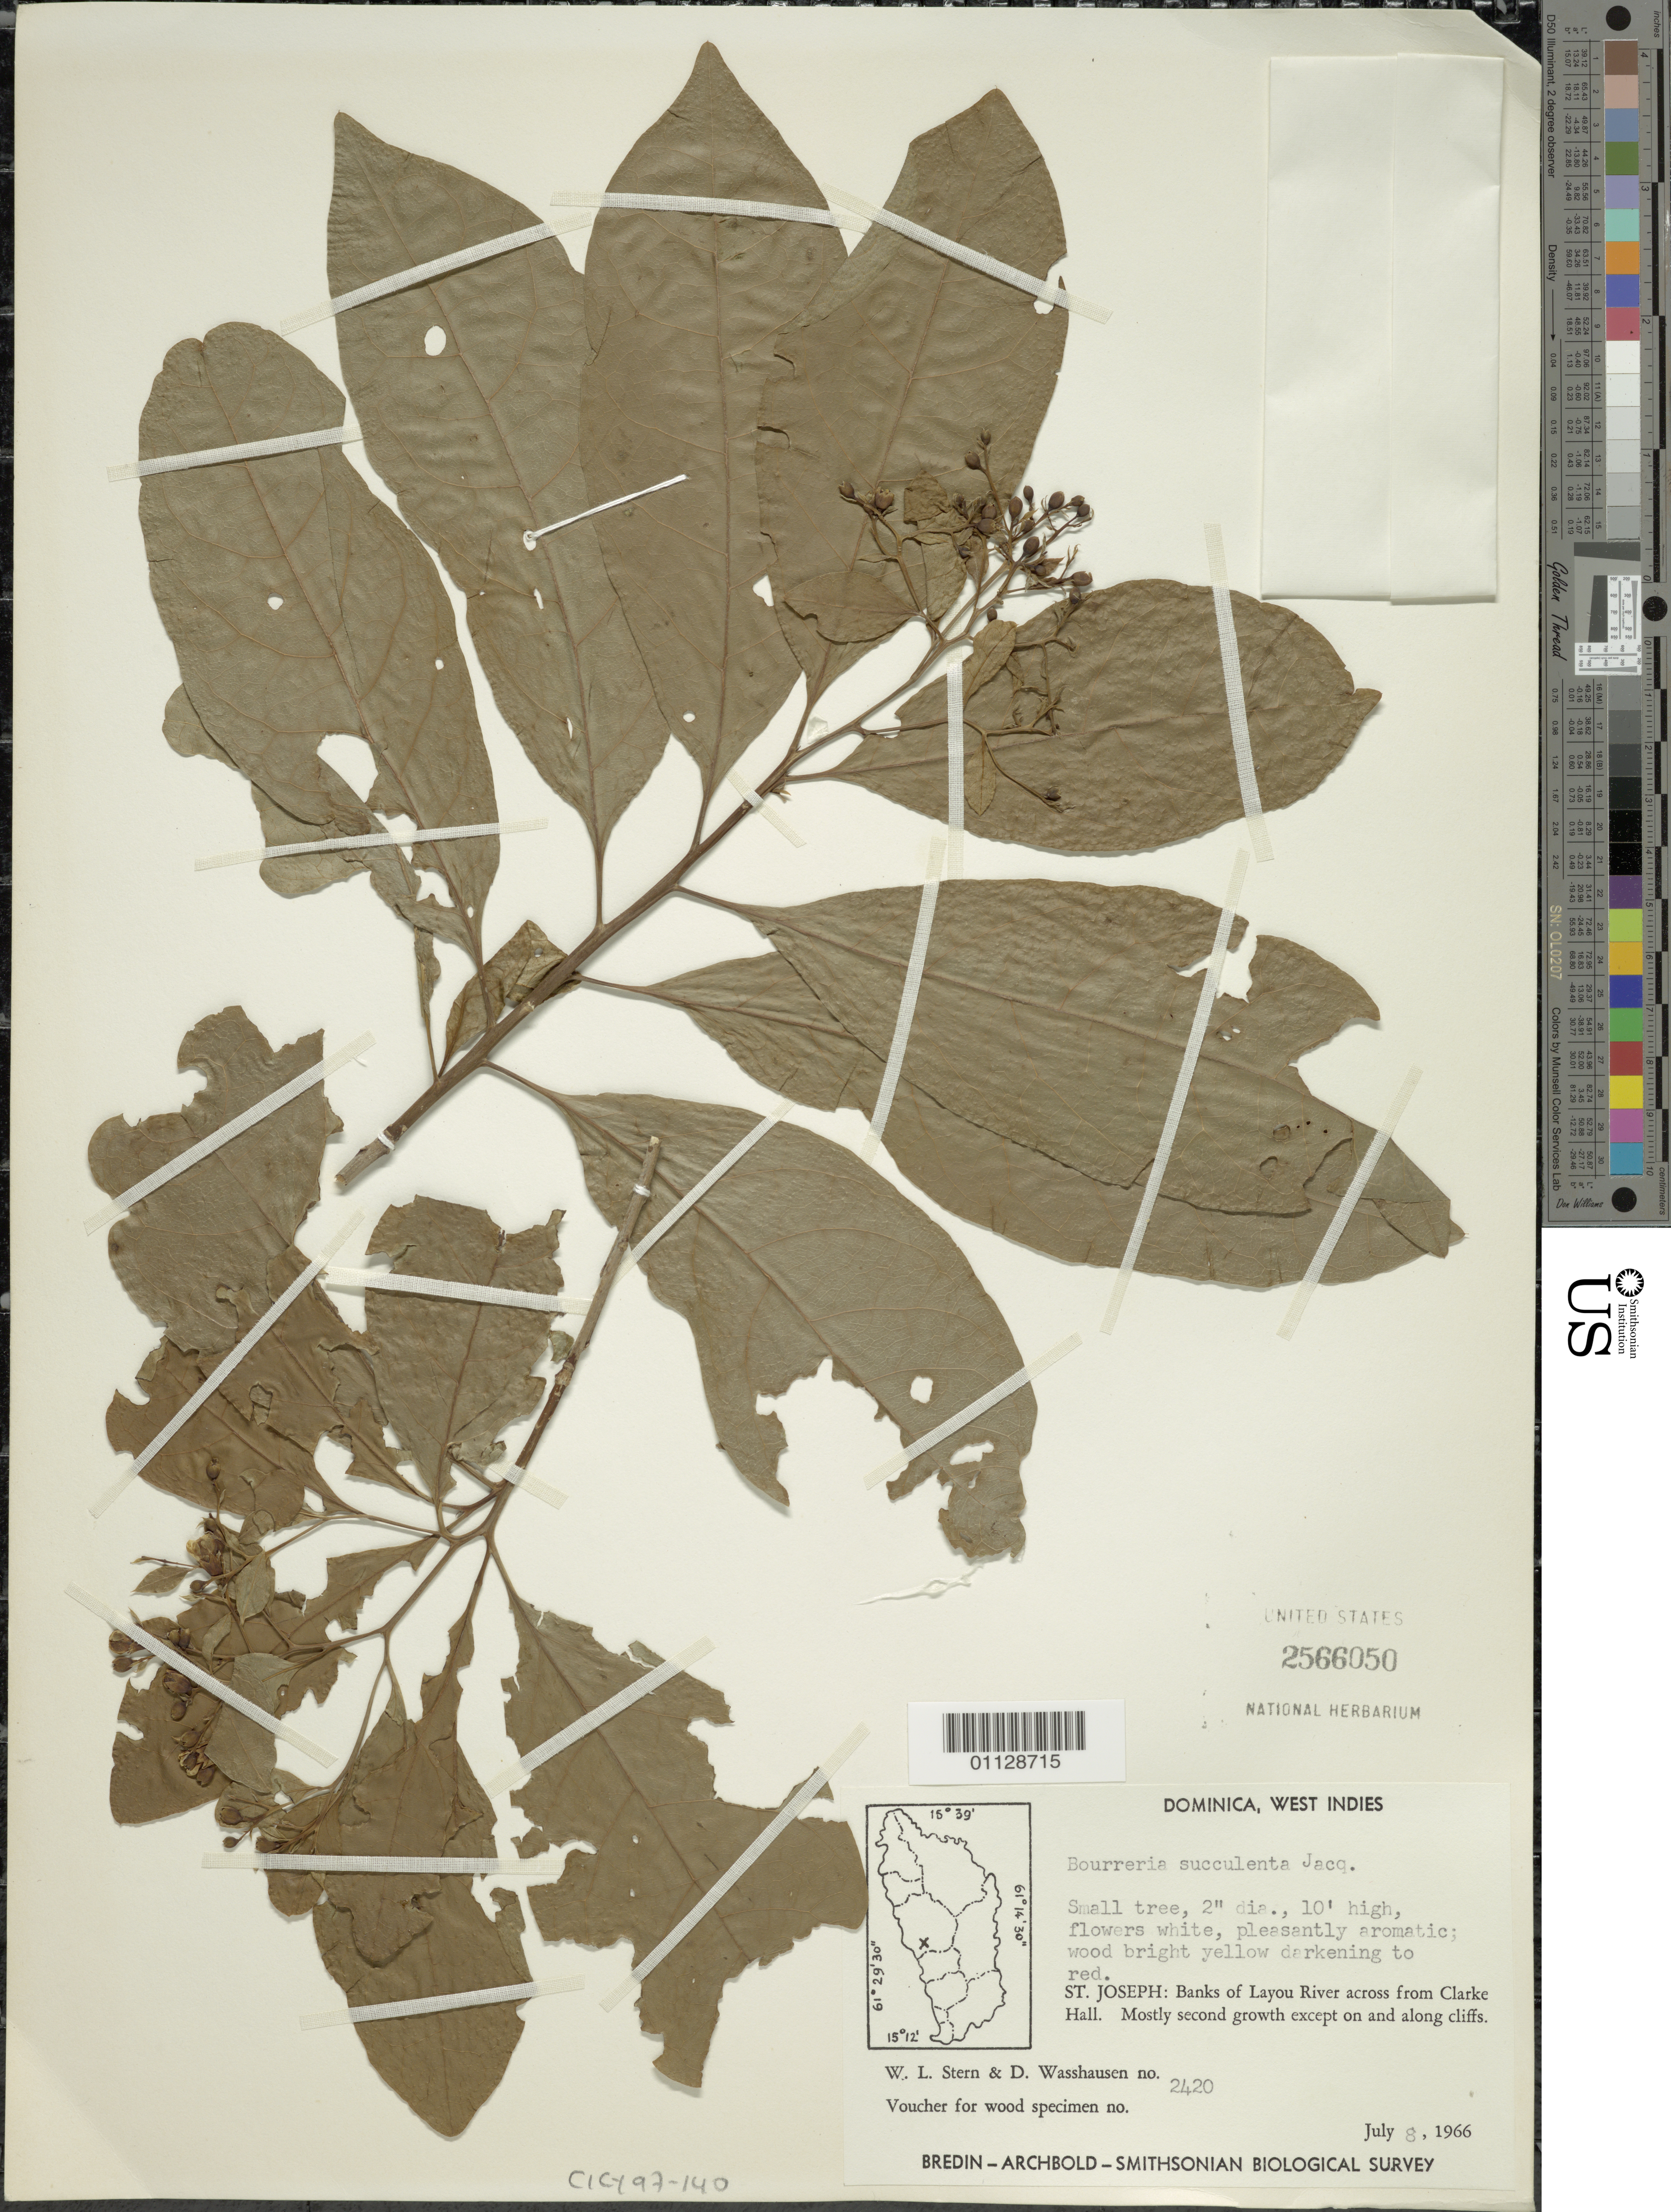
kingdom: Plantae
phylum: Tracheophyta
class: Magnoliopsida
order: Boraginales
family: Ehretiaceae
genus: Bourreria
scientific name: Bourreria succulenta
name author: Jacq.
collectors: W. L. Stern & D. C. Wasshausen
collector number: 2420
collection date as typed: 08 Jul 1966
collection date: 1966-07-08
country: Dominica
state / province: St. Joseph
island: Dominica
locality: Banks of Layou River across from Clarke Hall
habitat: mostly second growth except on and along cliffs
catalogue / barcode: US 2566050